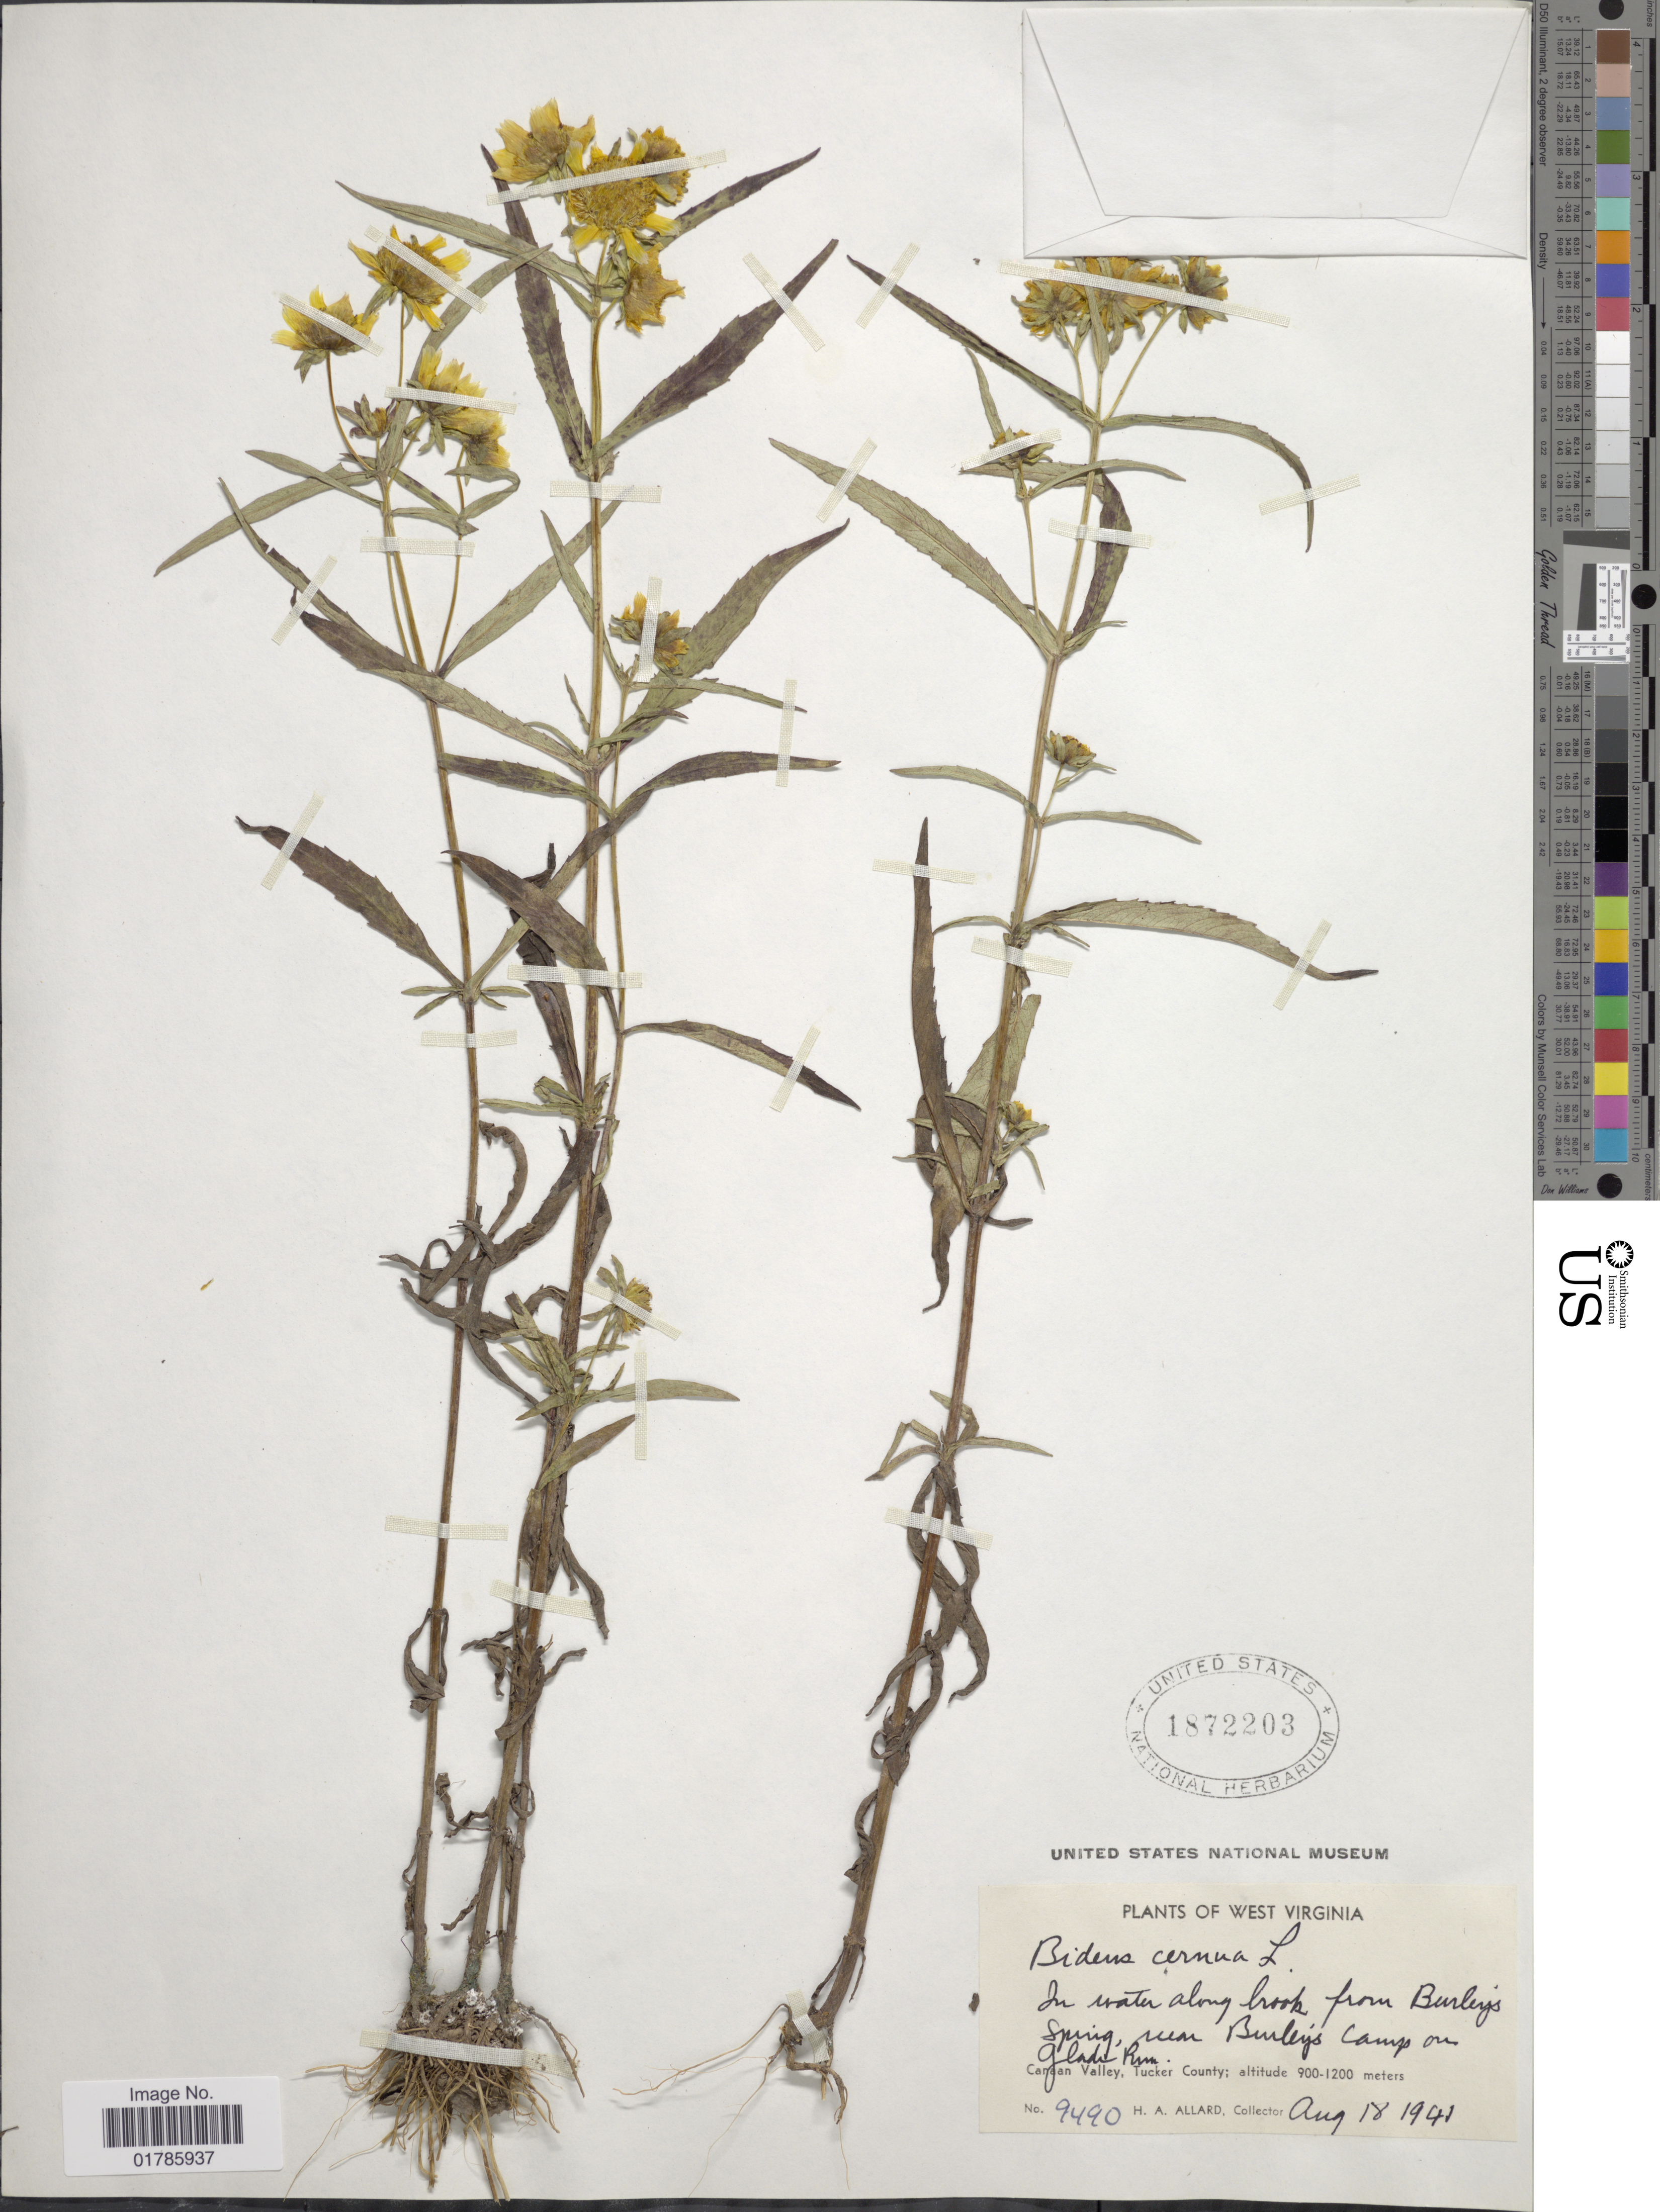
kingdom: Plantae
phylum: Tracheophyta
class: Magnoliopsida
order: Asterales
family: Asteraceae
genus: Bidens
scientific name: Bidens cernua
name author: L.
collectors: H. A. Allard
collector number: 9490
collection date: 1941-08-18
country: United States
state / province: West Virginia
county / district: Tucker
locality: In water along brook from Burley's Spring, near Burley's Camp on Glade Run, Canaan Valley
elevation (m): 900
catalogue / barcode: US 1872203